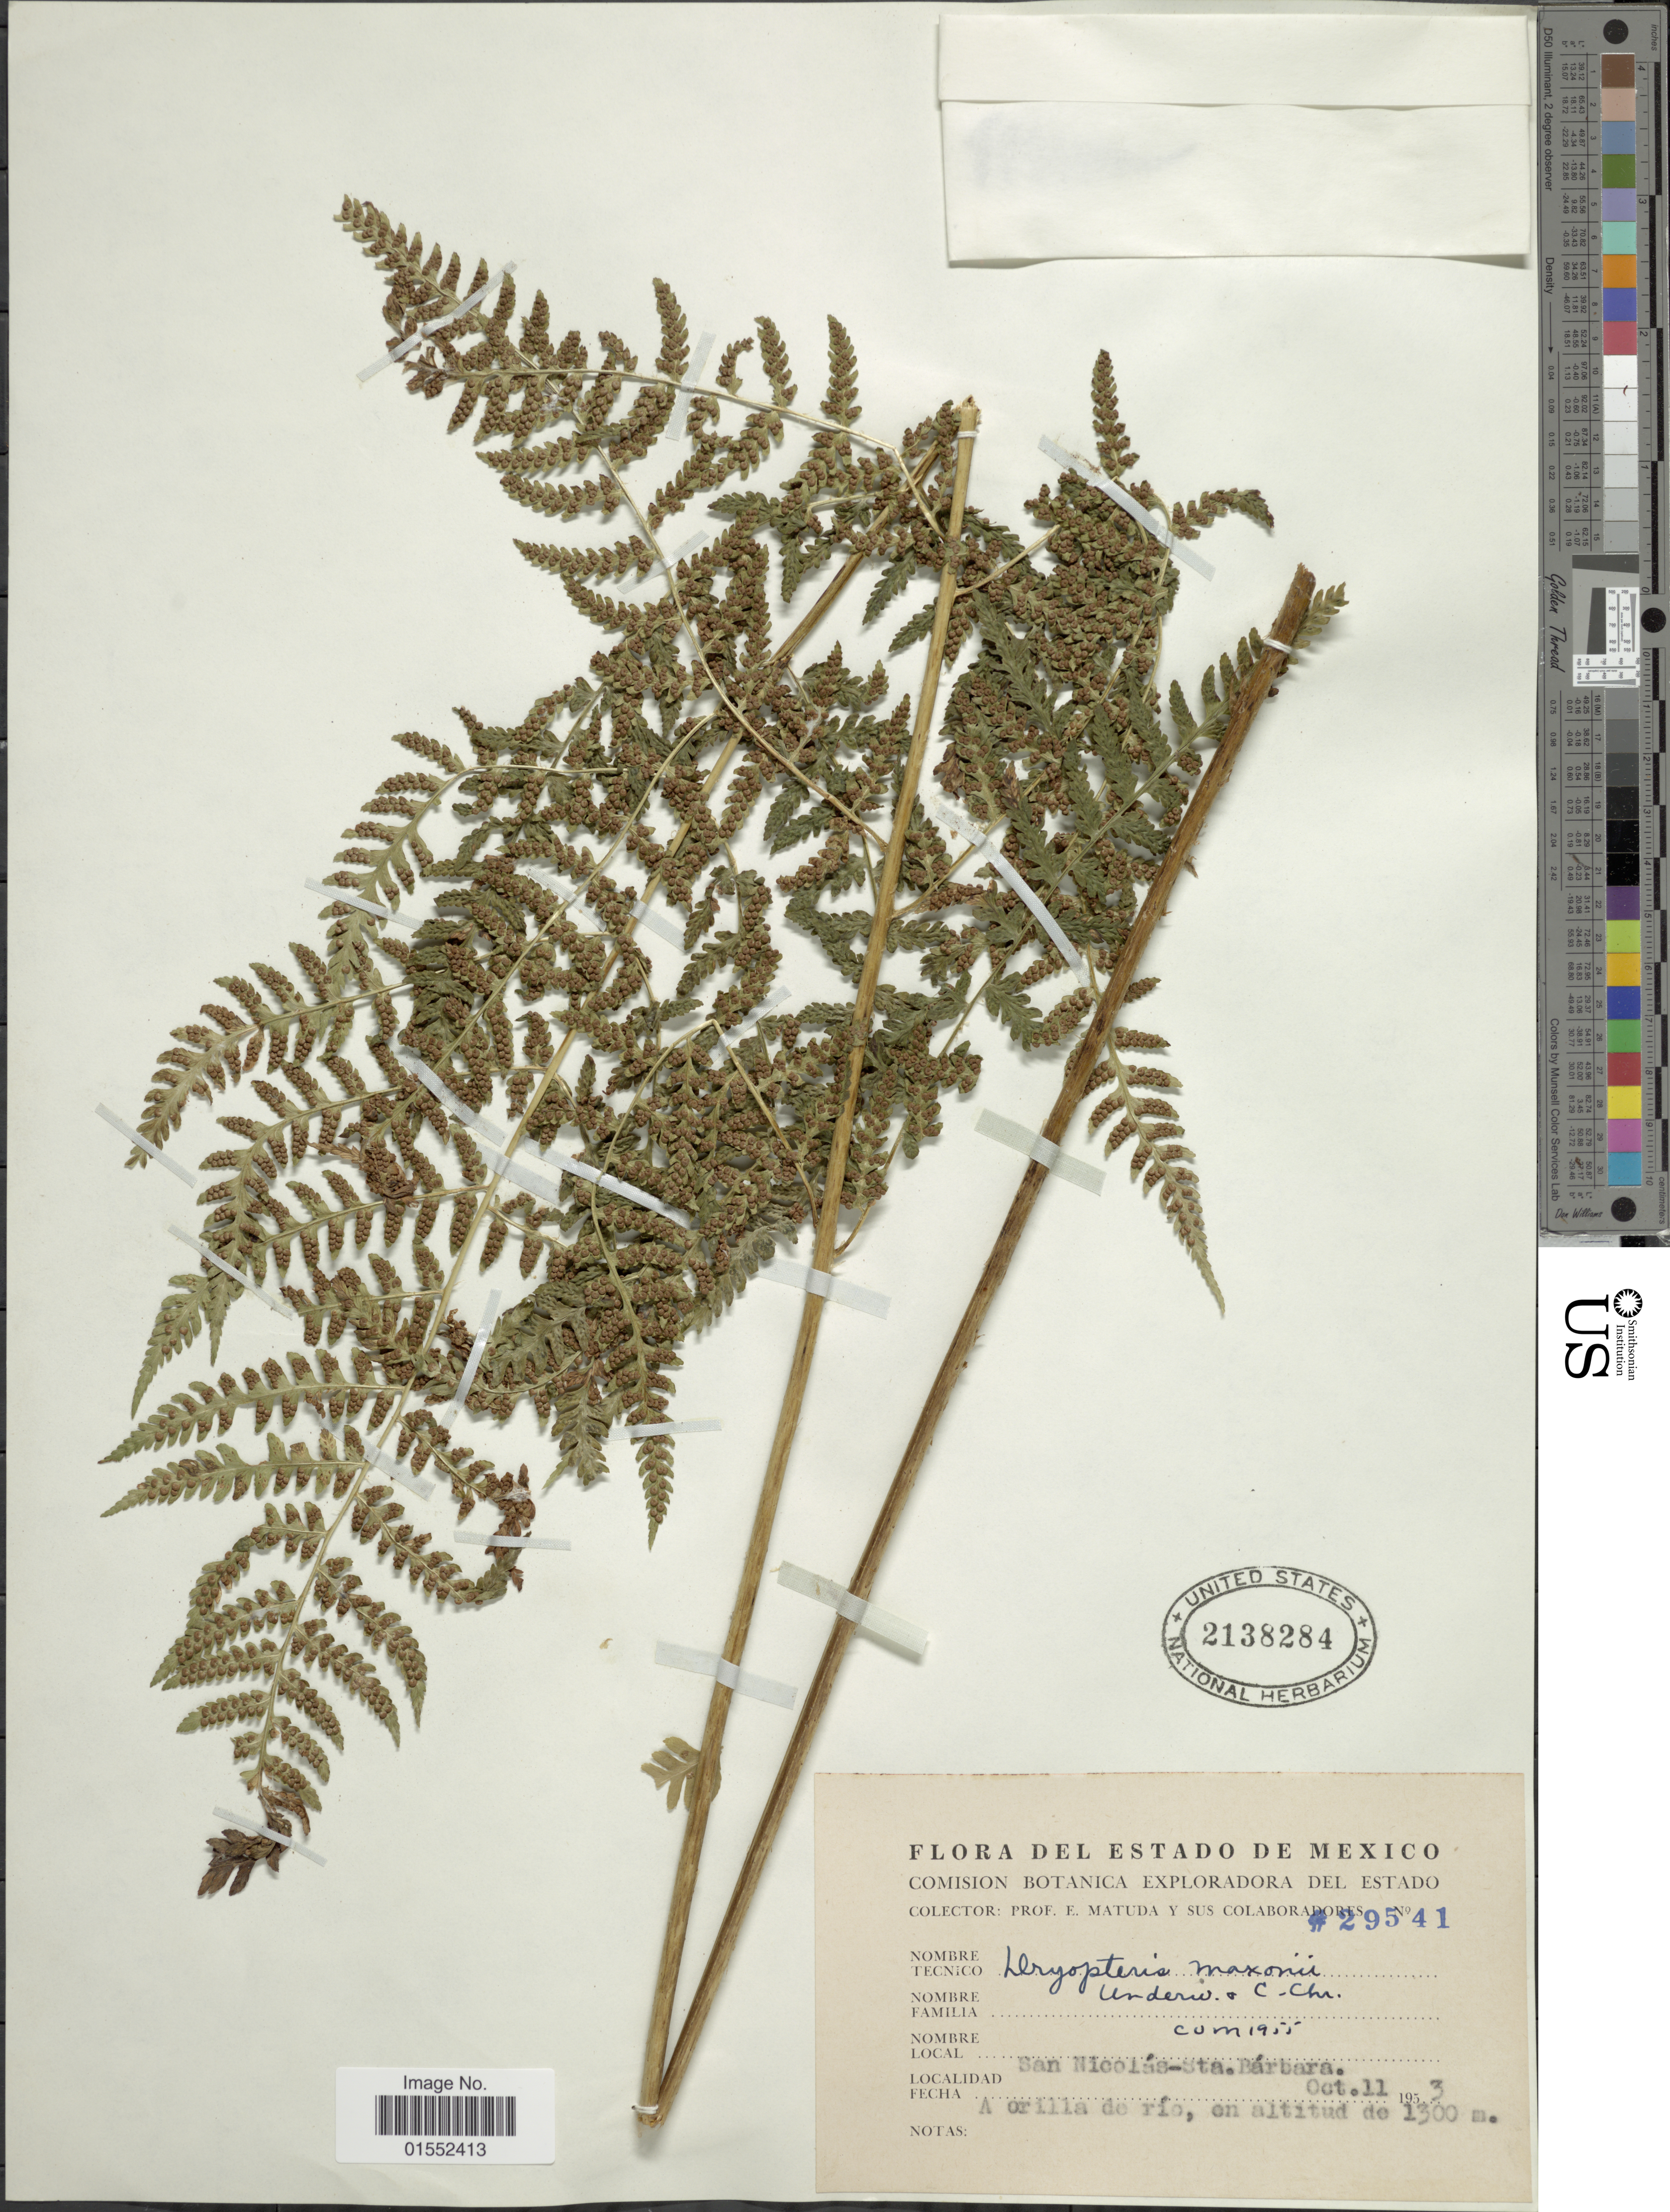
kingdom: Plantae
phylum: Tracheophyta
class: Polypodiopsida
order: Polypodiales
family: Dryopteridaceae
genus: Dryopteris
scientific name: Dryopteris maxonii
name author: Underw. & C. Chr.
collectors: E. Matuda & et al.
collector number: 29541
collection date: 1953-10-11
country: Mexico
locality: San Nicolas-Sta. Barbara. A orilla de rio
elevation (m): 1300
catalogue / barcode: US 2138284